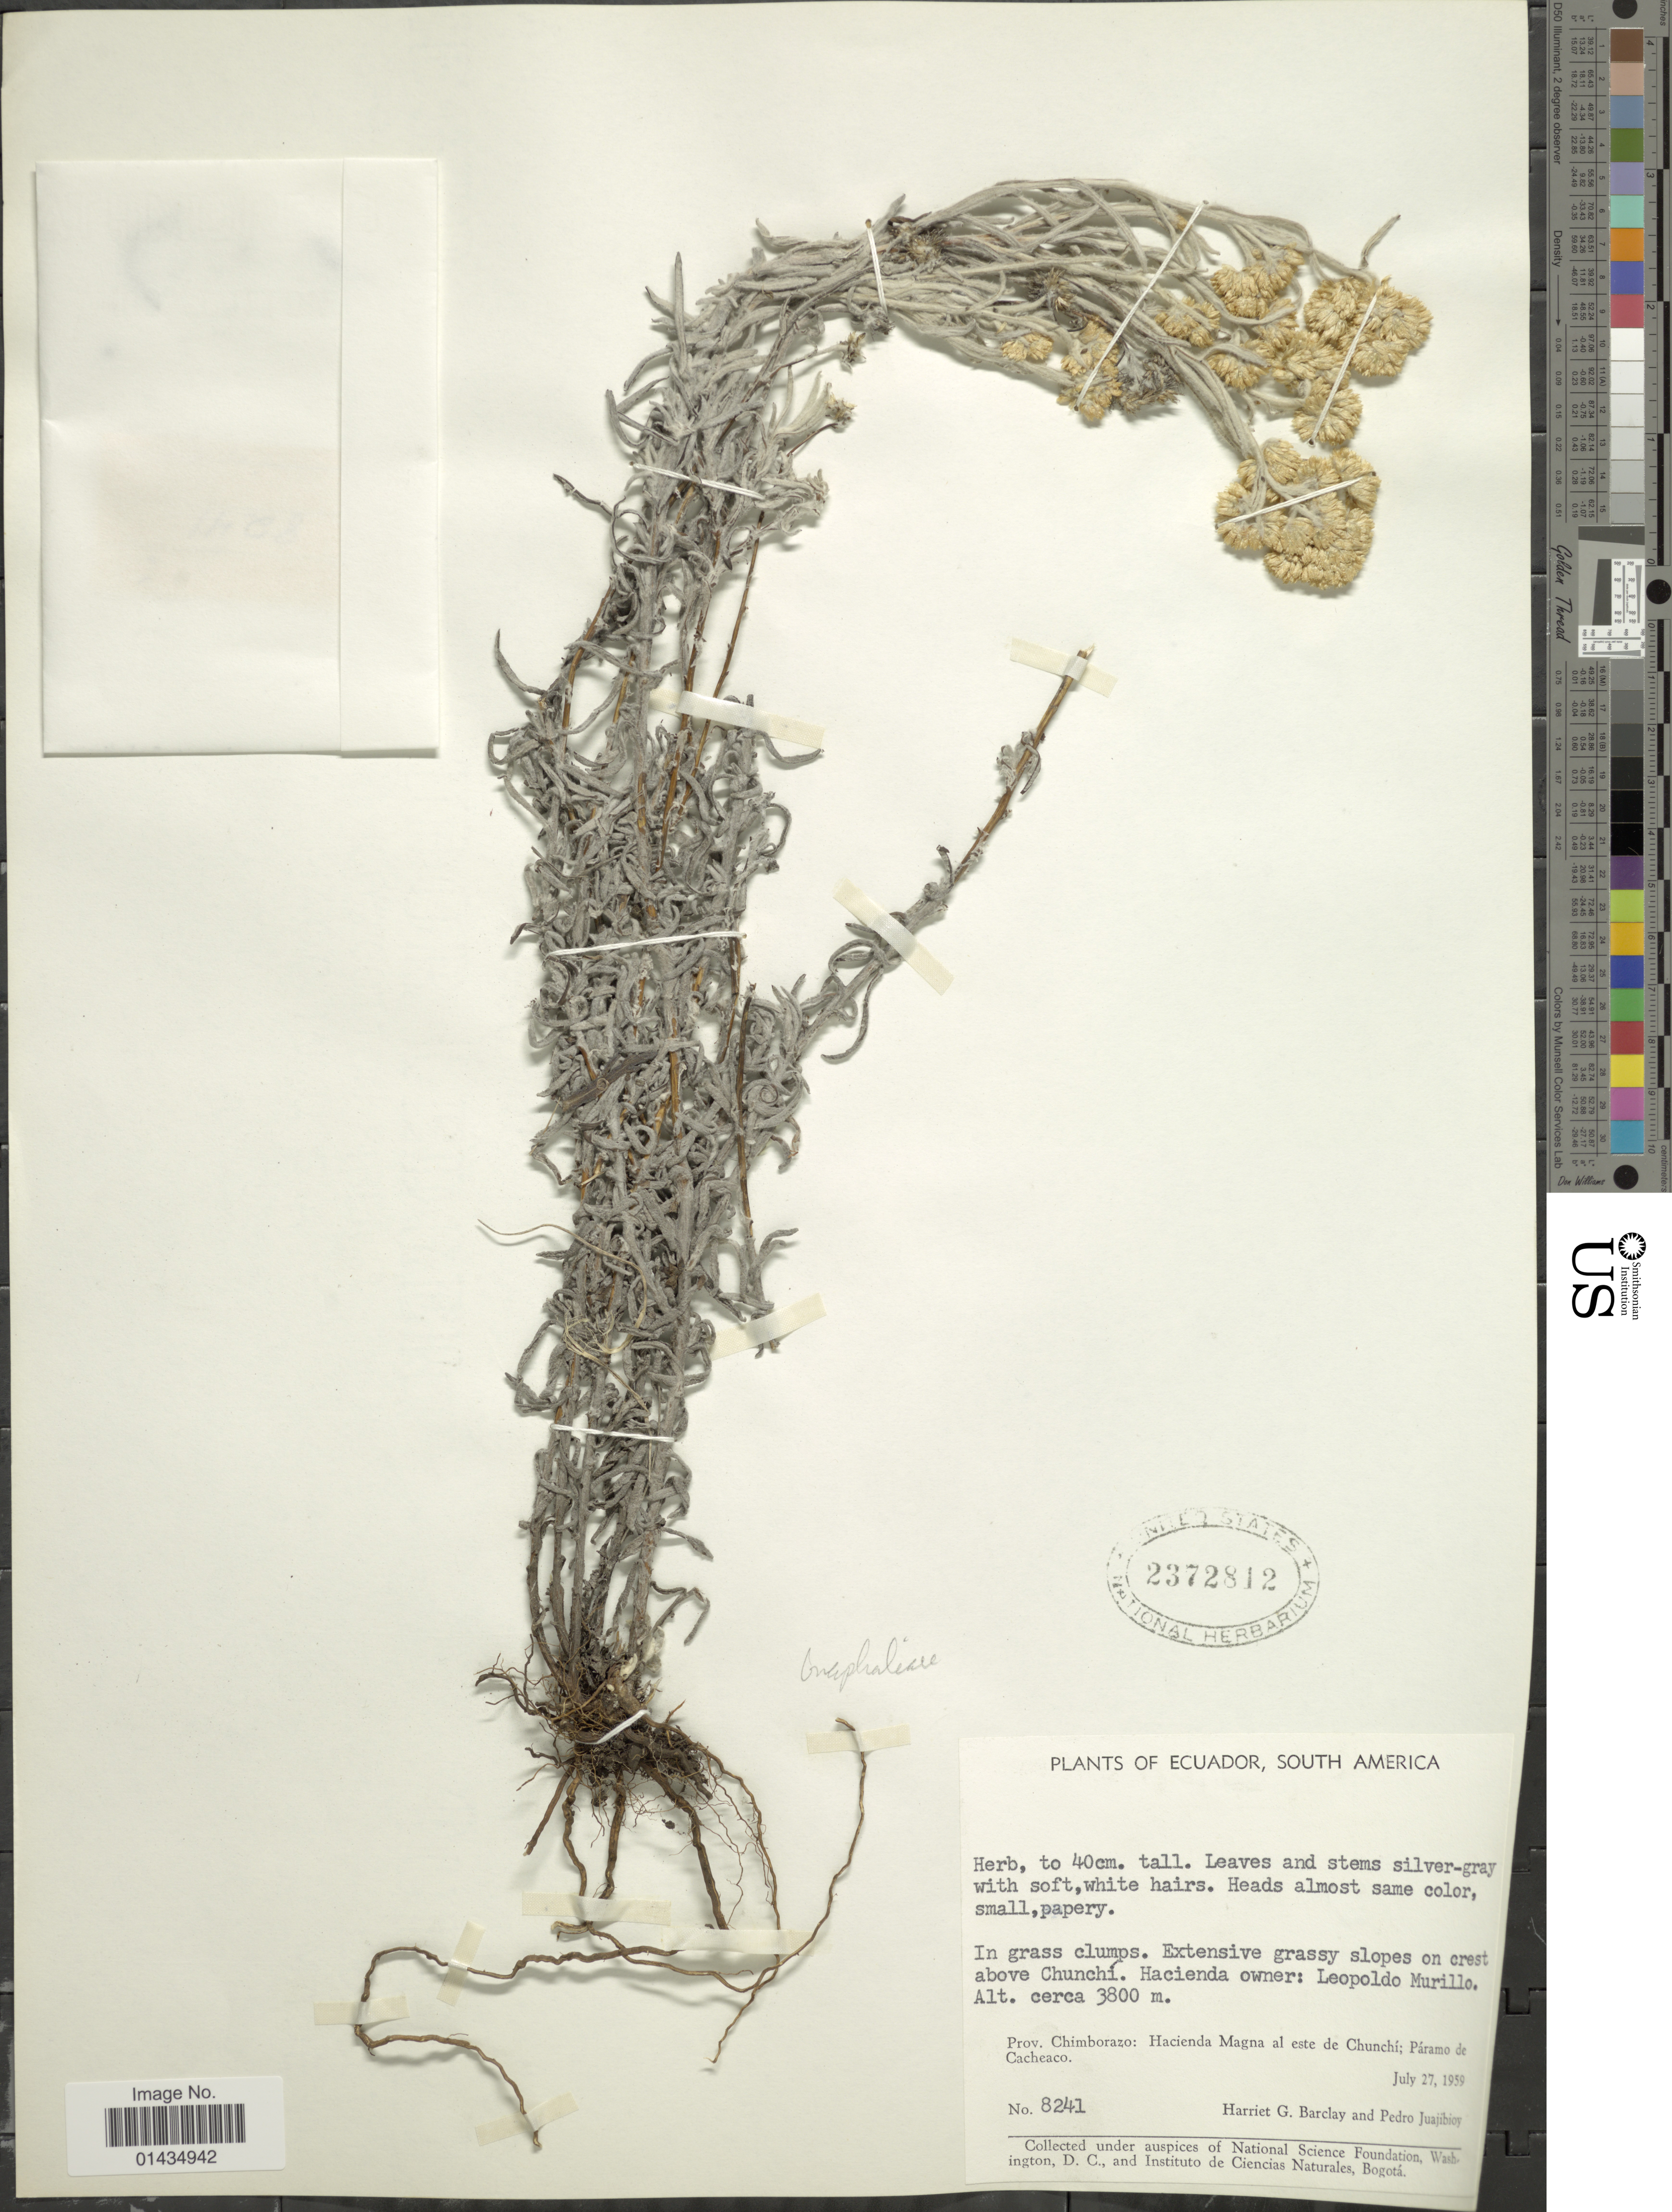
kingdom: Plantae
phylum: Tracheophyta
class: Magnoliopsida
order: Asterales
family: Asteraceae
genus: Achyrocline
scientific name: Achyrocline sp.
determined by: Dillon, M. O.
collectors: H. G. Barclay & P. Juajibioy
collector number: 8241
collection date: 1959-07-27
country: Ecuador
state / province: Chimborazo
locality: South America, extensive grassy slopes on crest above Chunchí, Hacienda owner: Leopoldo Murillo, Hacienda Magna al este de Chunchí; Páramo de Cacheaco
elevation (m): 3800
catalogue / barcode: US 2372812